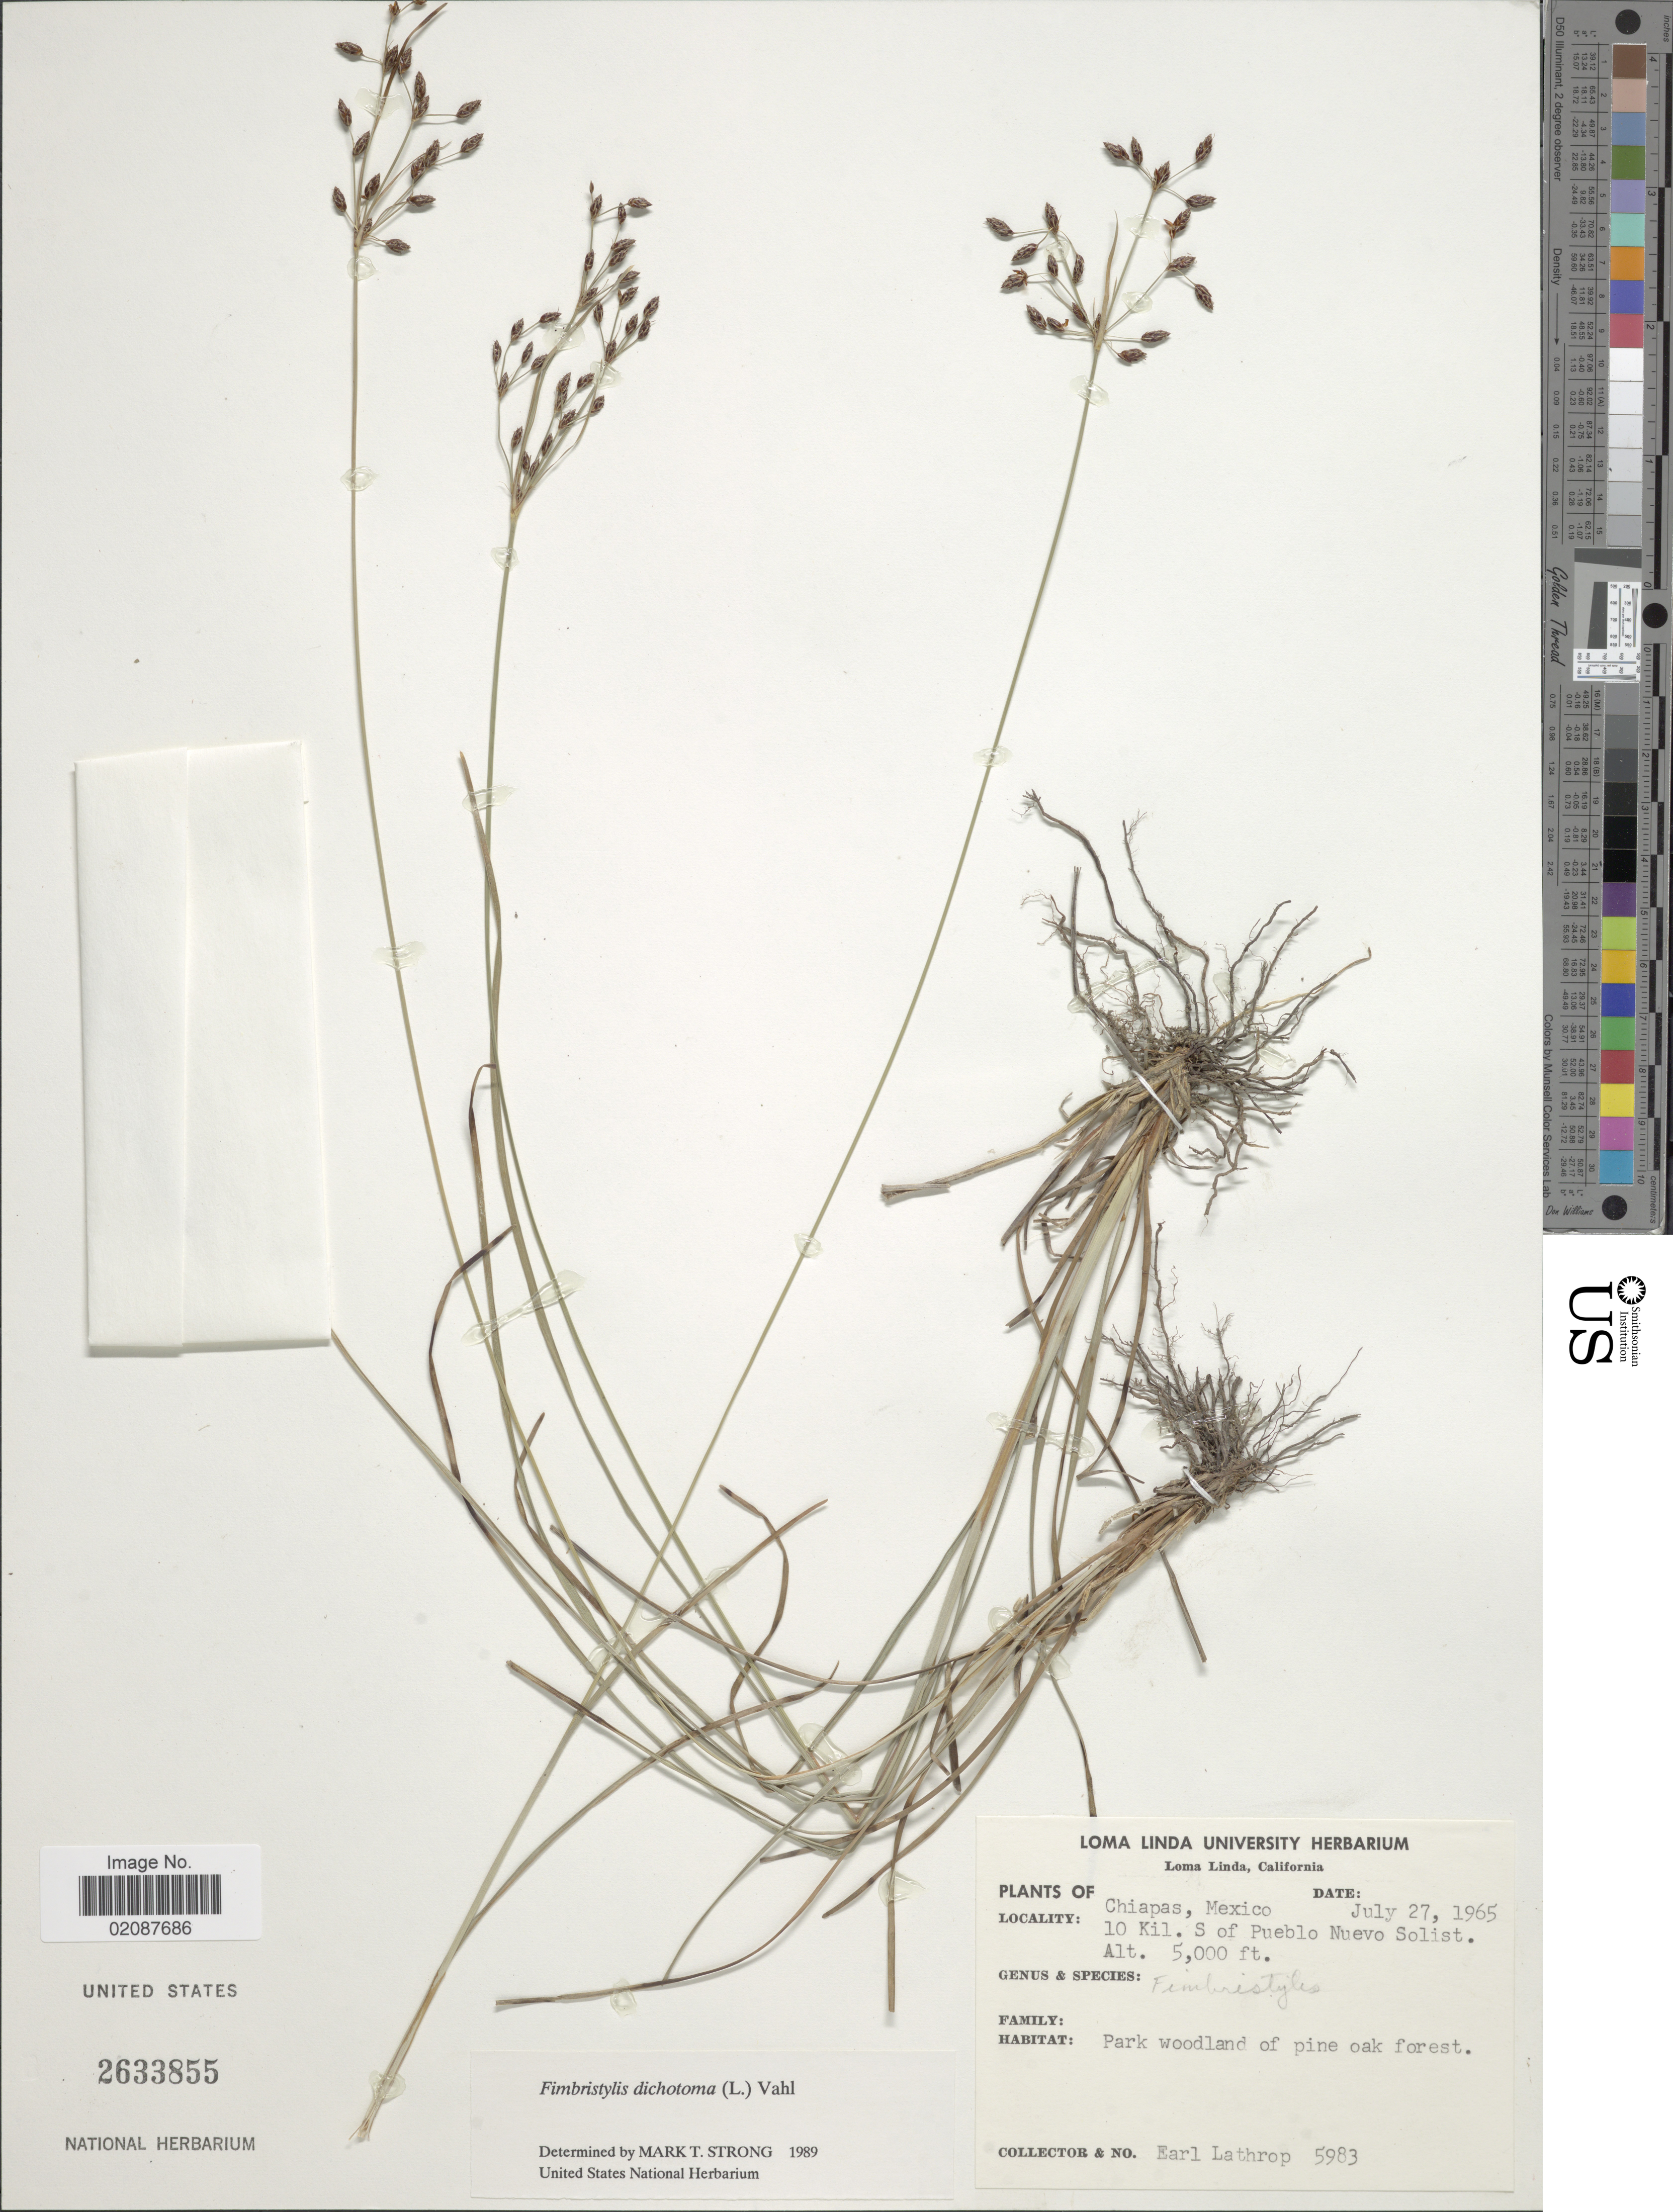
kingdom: Plantae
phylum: Tracheophyta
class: Liliopsida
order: Poales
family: Cyperaceae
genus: Fimbristylis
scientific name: Fimbristylis dichotoma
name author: (L.) Vahl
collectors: E. W. Lathrop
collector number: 5983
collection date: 1965-07-27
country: Mexico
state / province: Chiapas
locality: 10 Kil. S of Pueblo Nuevo Solist.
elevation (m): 1524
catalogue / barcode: US 2633855